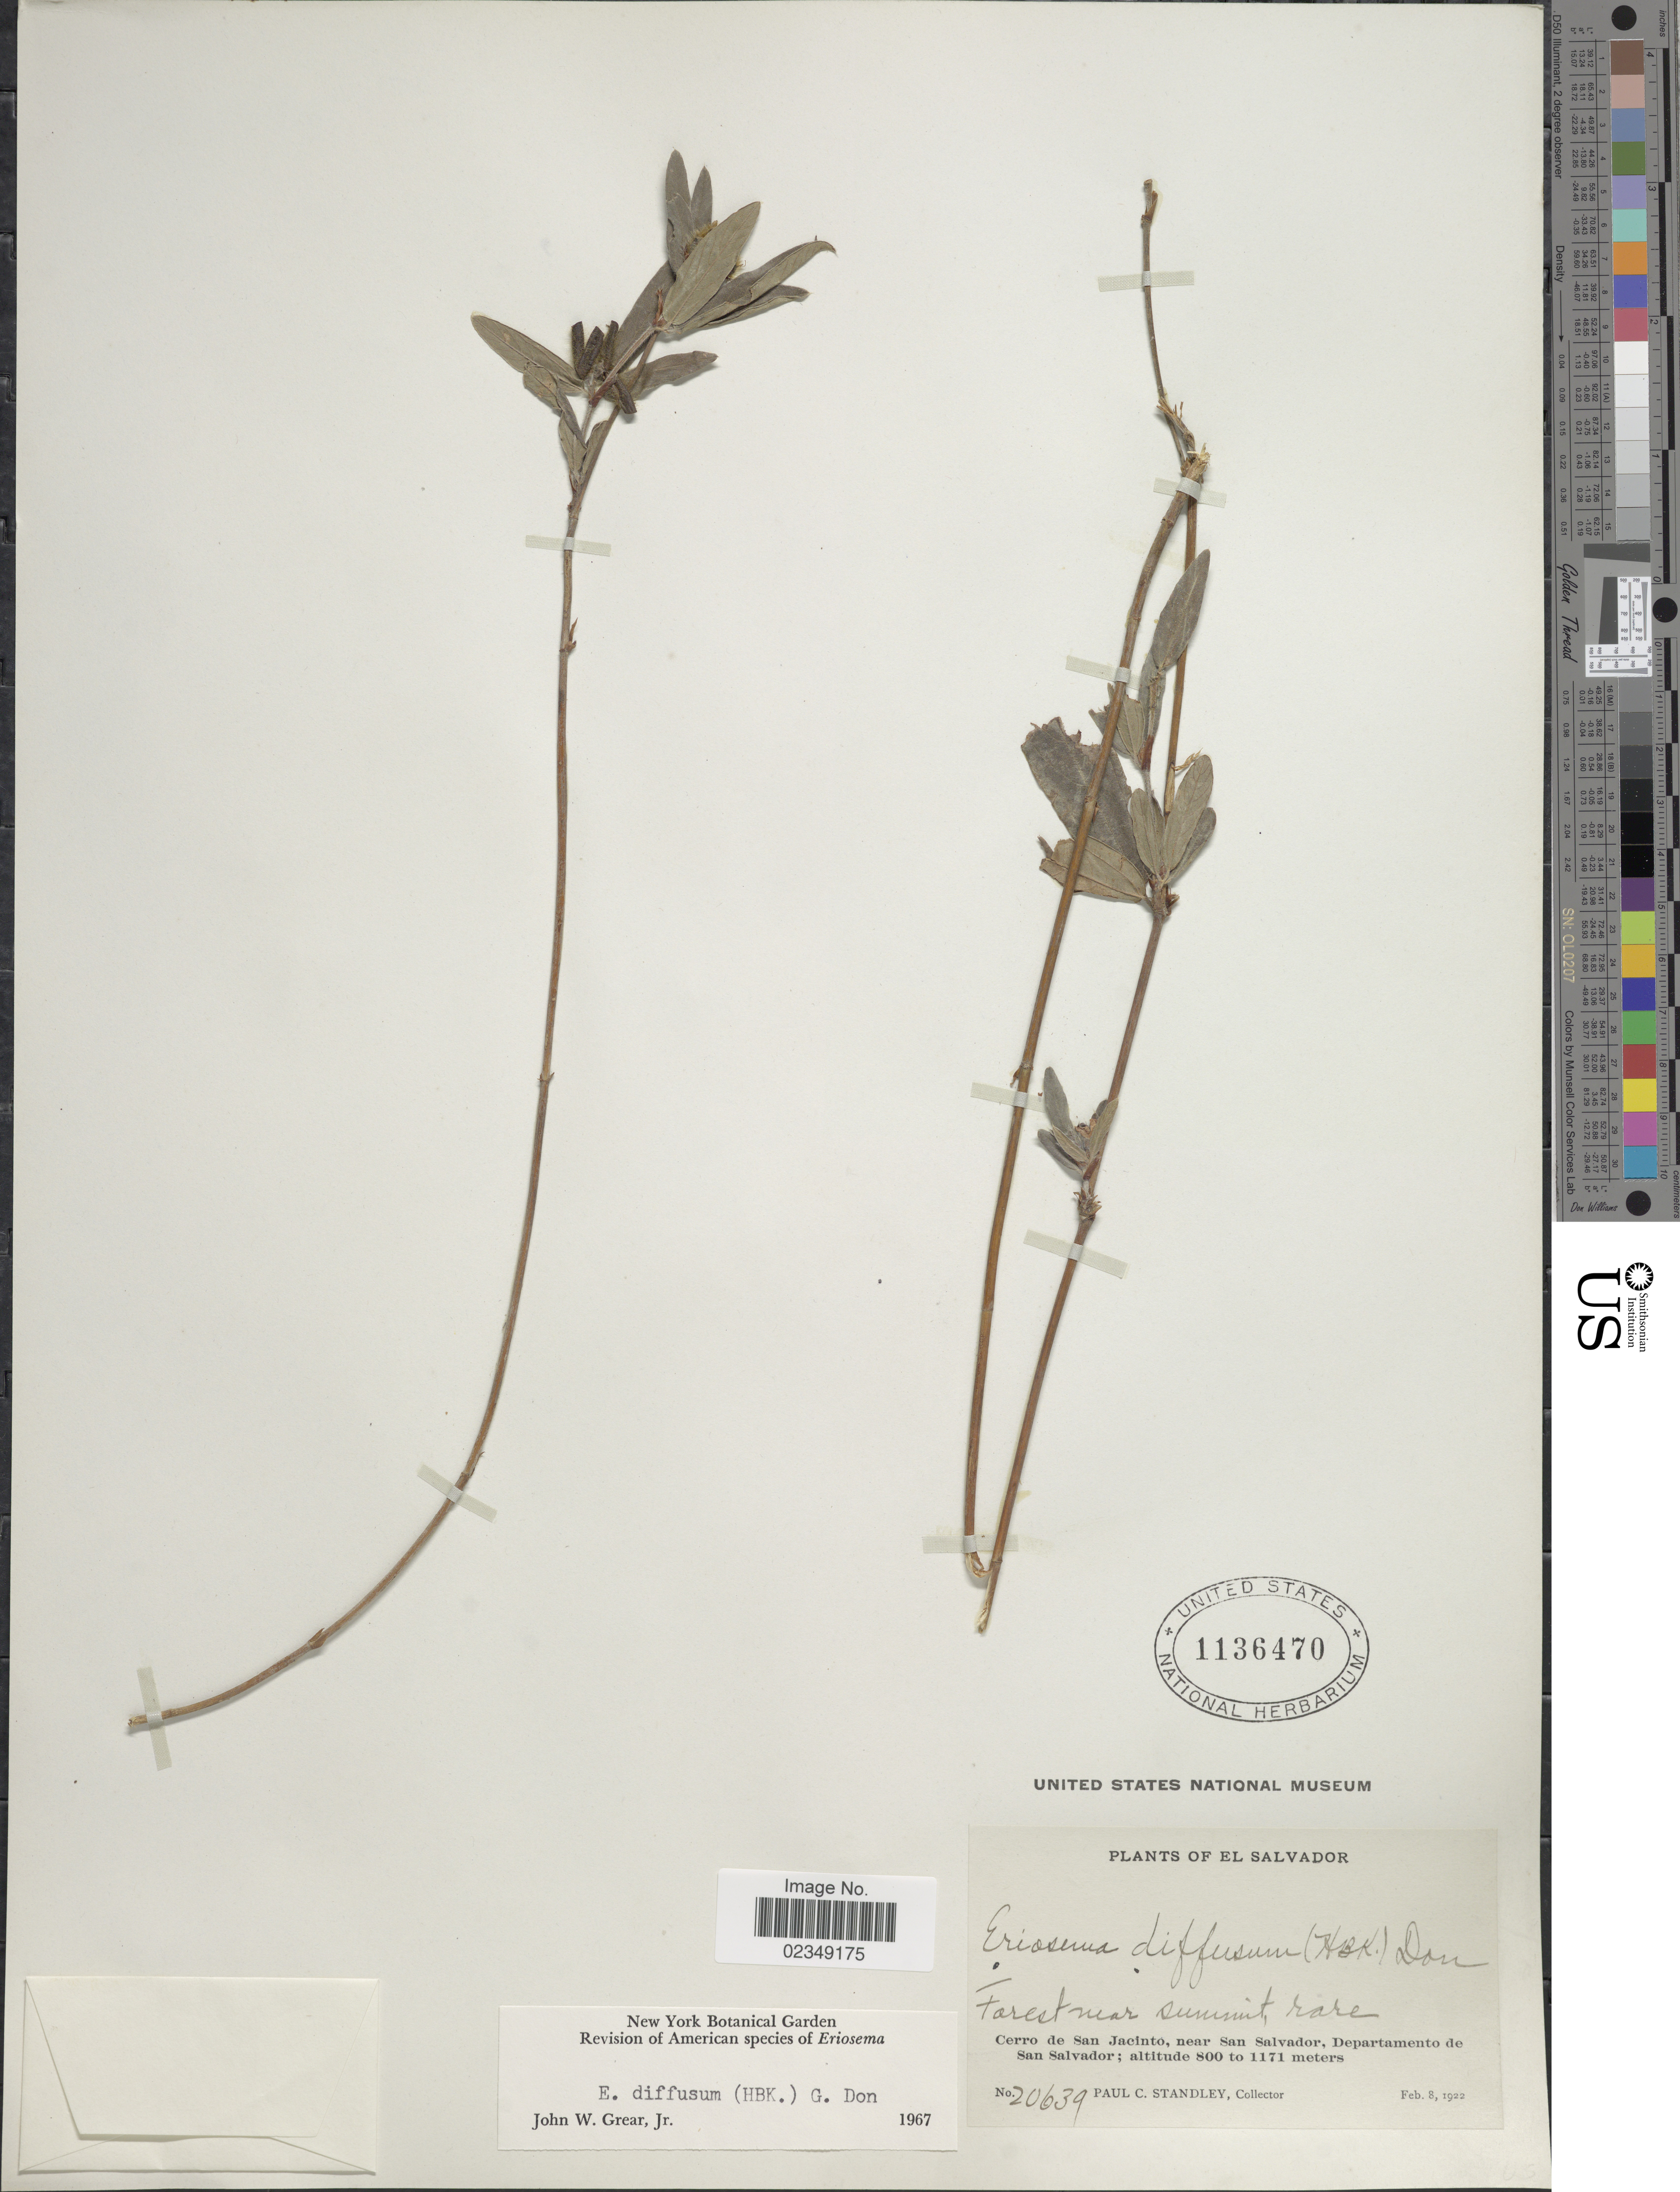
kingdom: Plantae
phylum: Tracheophyta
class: Magnoliopsida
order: Fabales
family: Fabaceae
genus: Eriosema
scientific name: Eriosema diffusum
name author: (Kunth) G. Don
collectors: P. C. Standley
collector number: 20639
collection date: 1922-02-08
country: El Salvador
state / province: San Salvador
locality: Cerro de San Jacinto, near San Salvador, Departamento de San Salvador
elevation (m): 800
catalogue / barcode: US 1136470